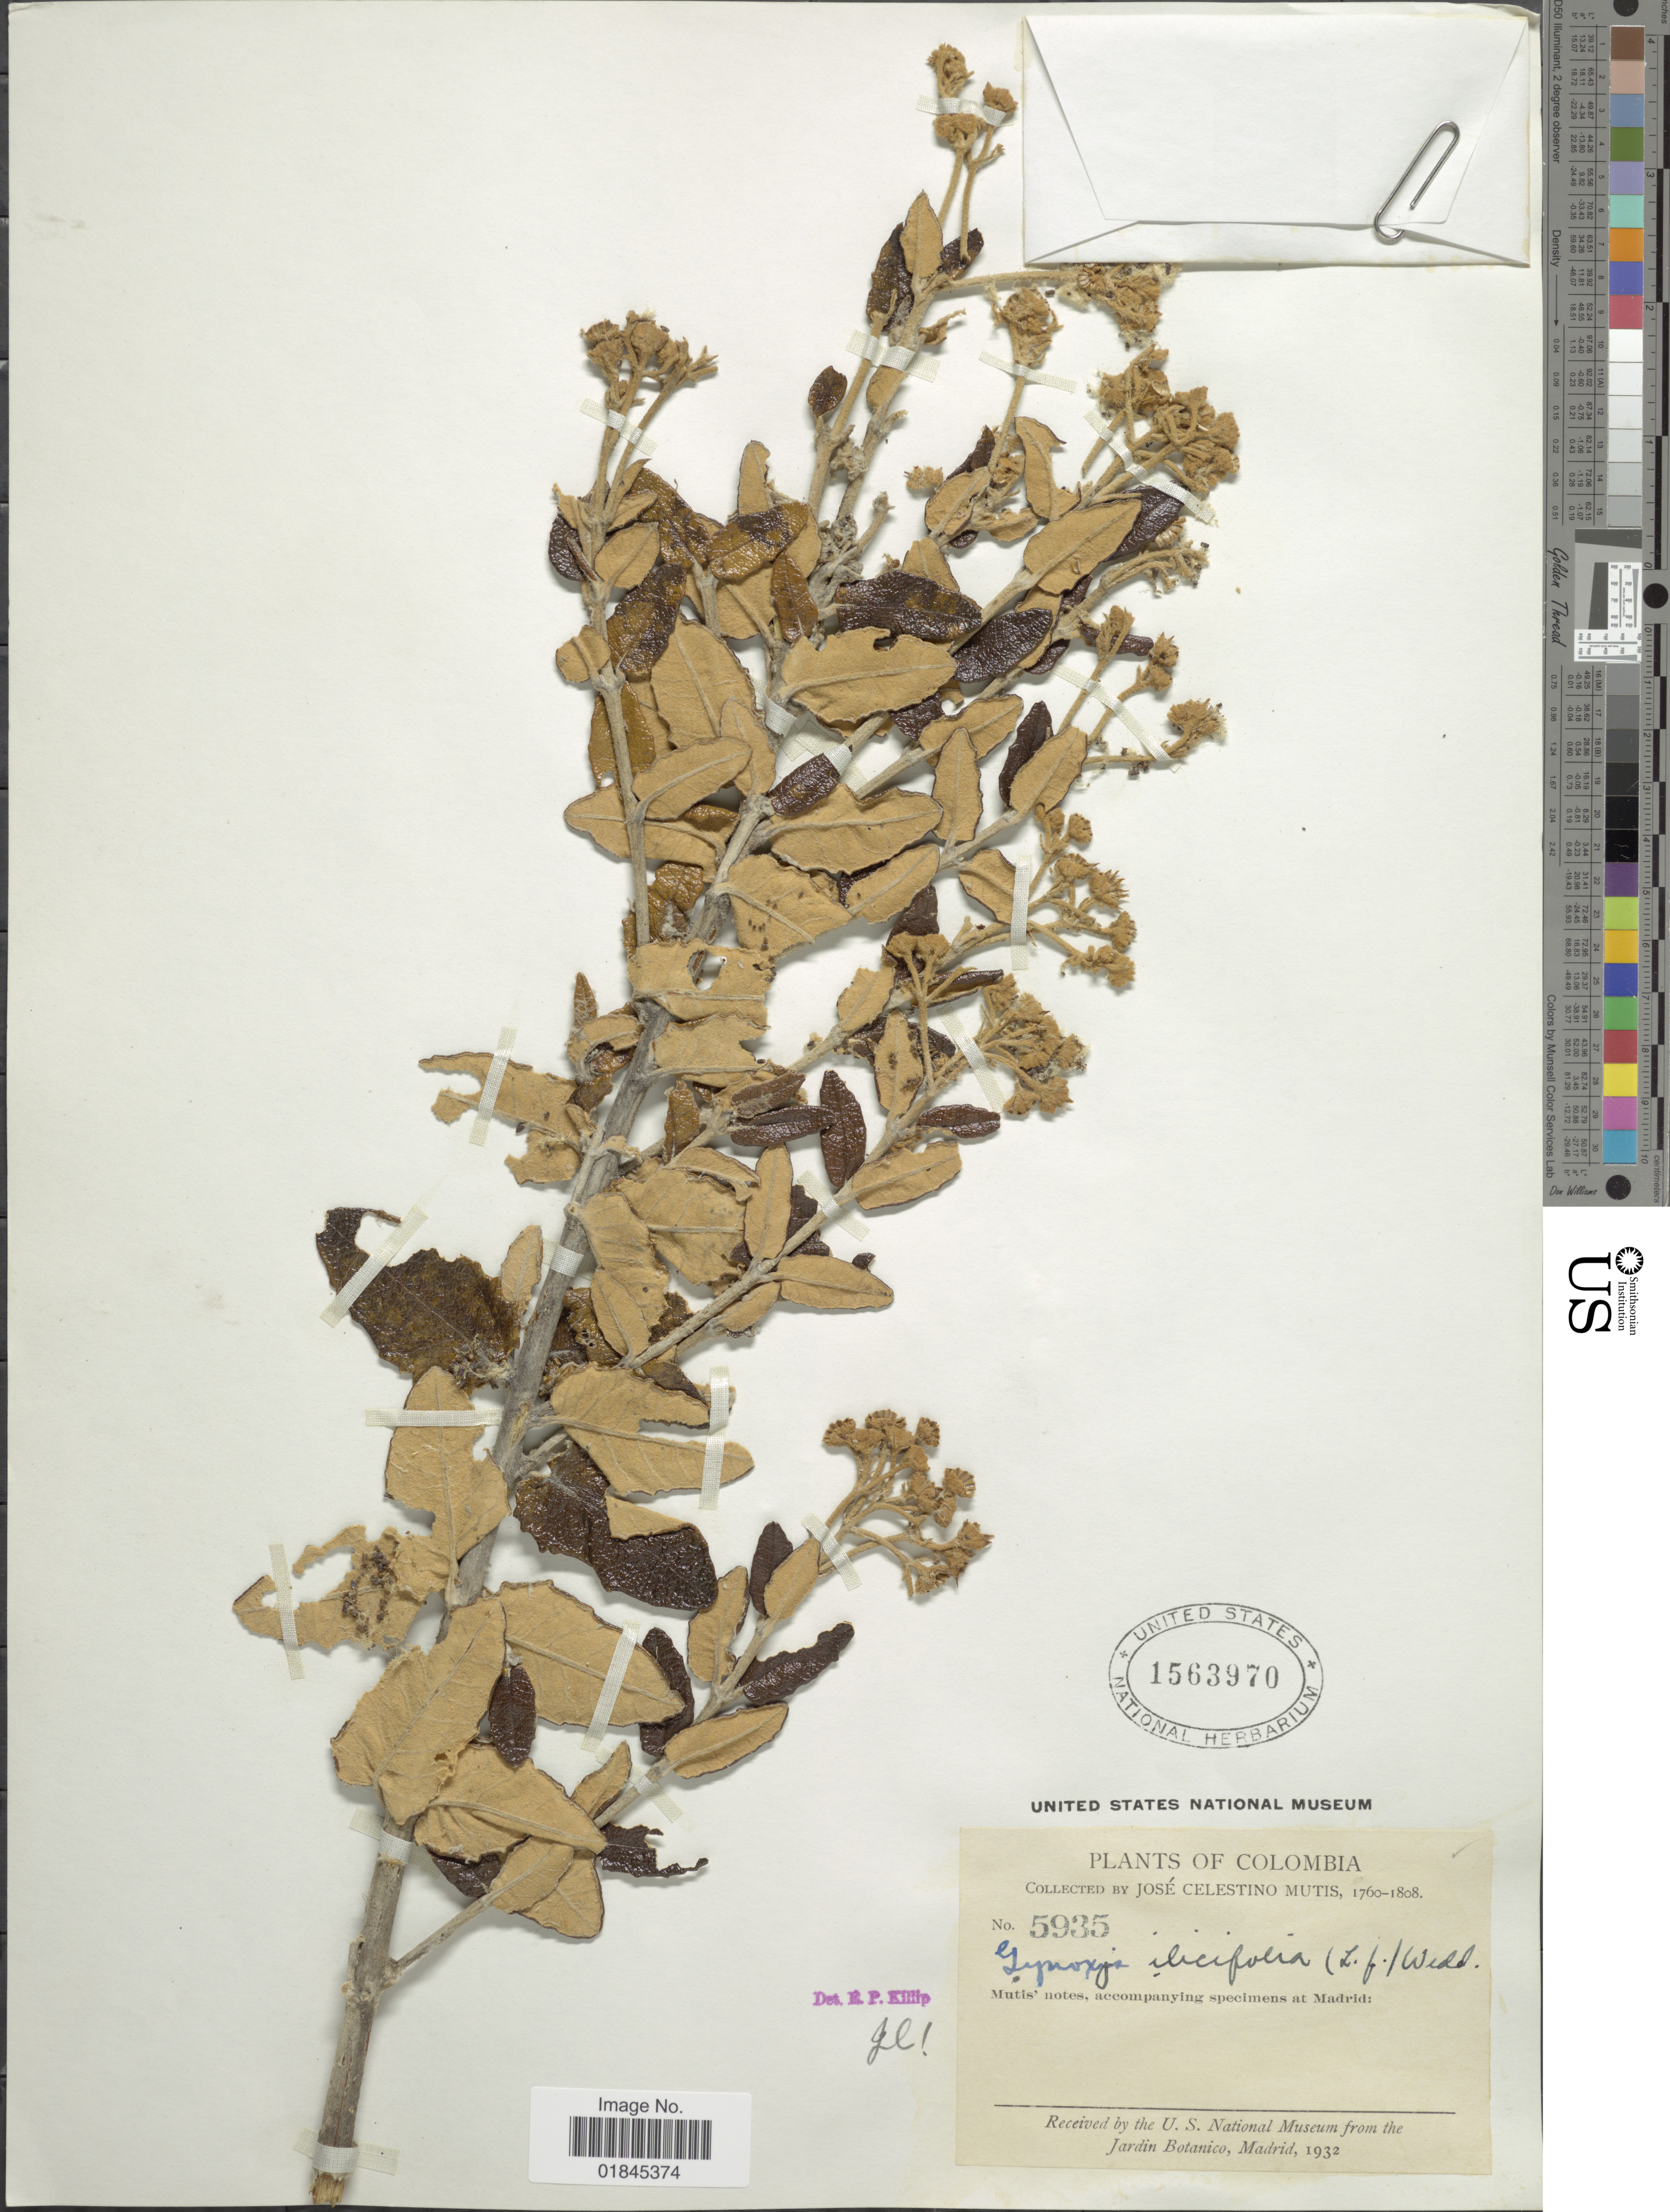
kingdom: Plantae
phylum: Tracheophyta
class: Magnoliopsida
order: Asterales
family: Asteraceae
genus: Pentacalia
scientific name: Pentacalia ilicifolia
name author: (L. f.) Cuatrec. & H. Rob.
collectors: J. C. B. Mutis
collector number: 5935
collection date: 1760/1808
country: Colombia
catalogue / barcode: US 1563970